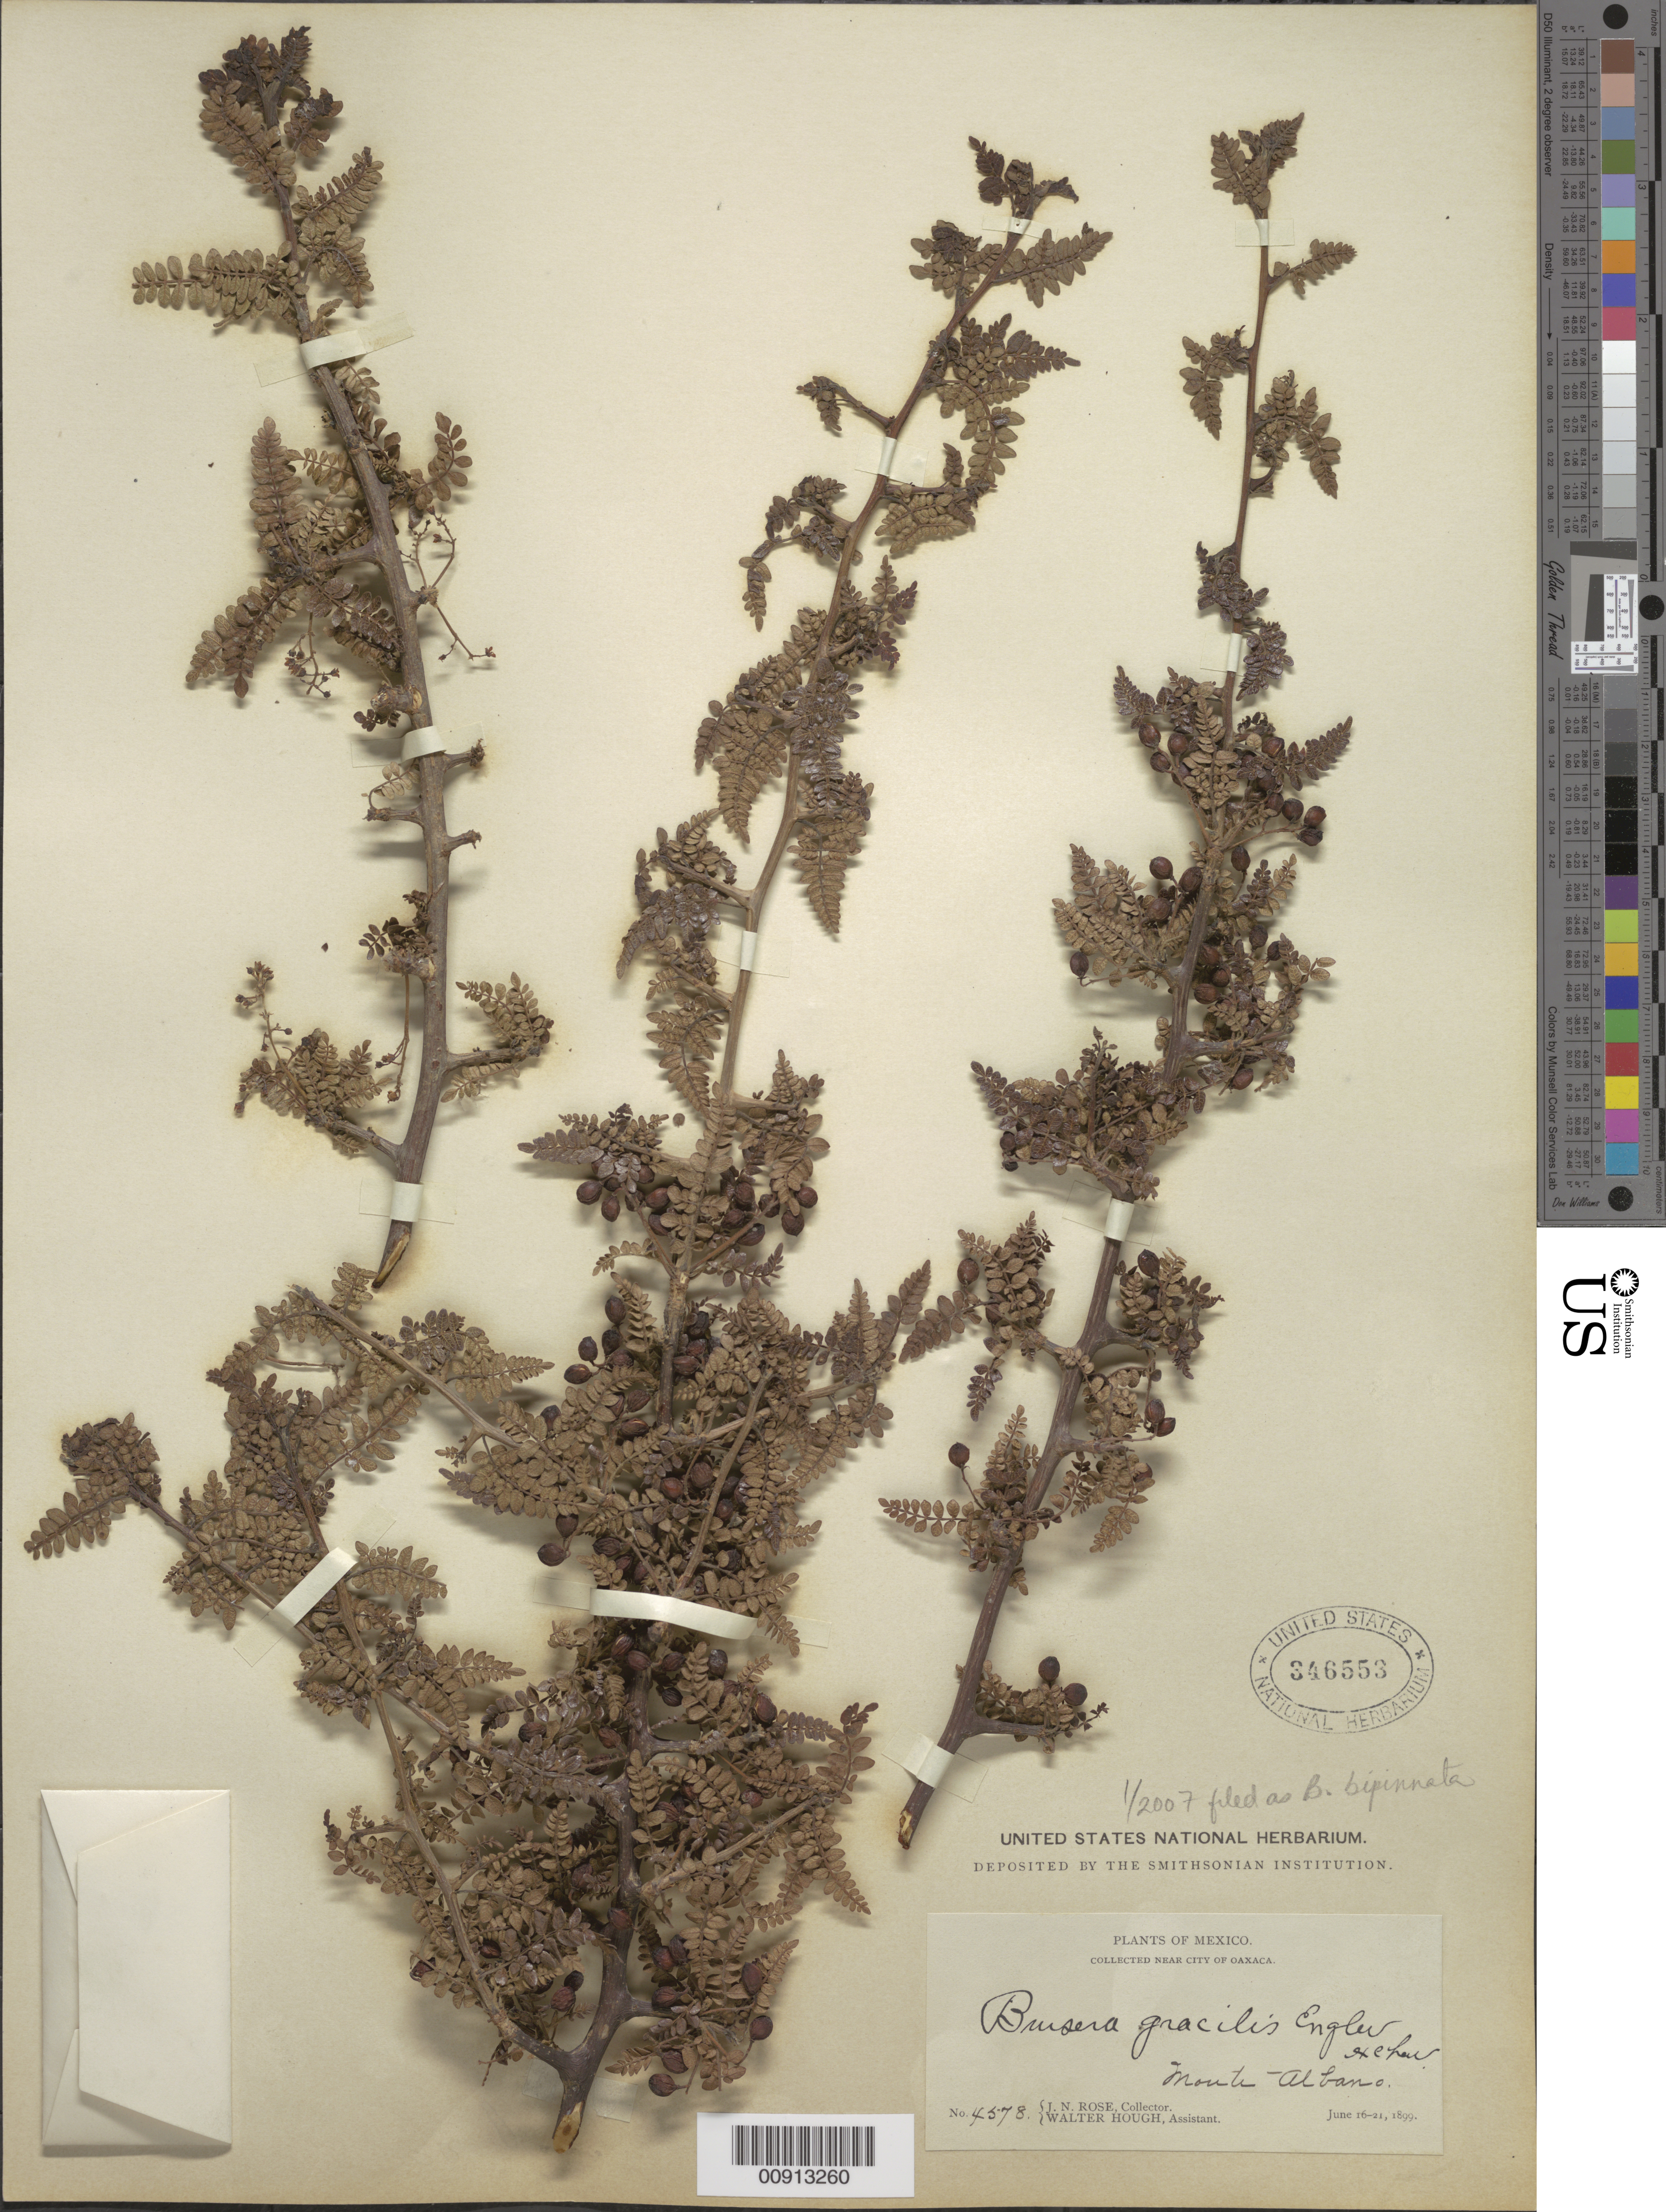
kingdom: Plantae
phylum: Tracheophyta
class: Magnoliopsida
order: Sapindales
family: Burseraceae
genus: Bursera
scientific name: Bursera bipinnata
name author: Engl.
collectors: J. N. Rose & W. Hough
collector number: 4578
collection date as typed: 16 Jun 1899 to 21 Jun 1899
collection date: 1899-06-16/1899-06-21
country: Mexico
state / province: Oaxaca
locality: Monte Albano [sic], near City of Oaxaca.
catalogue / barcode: US 346553